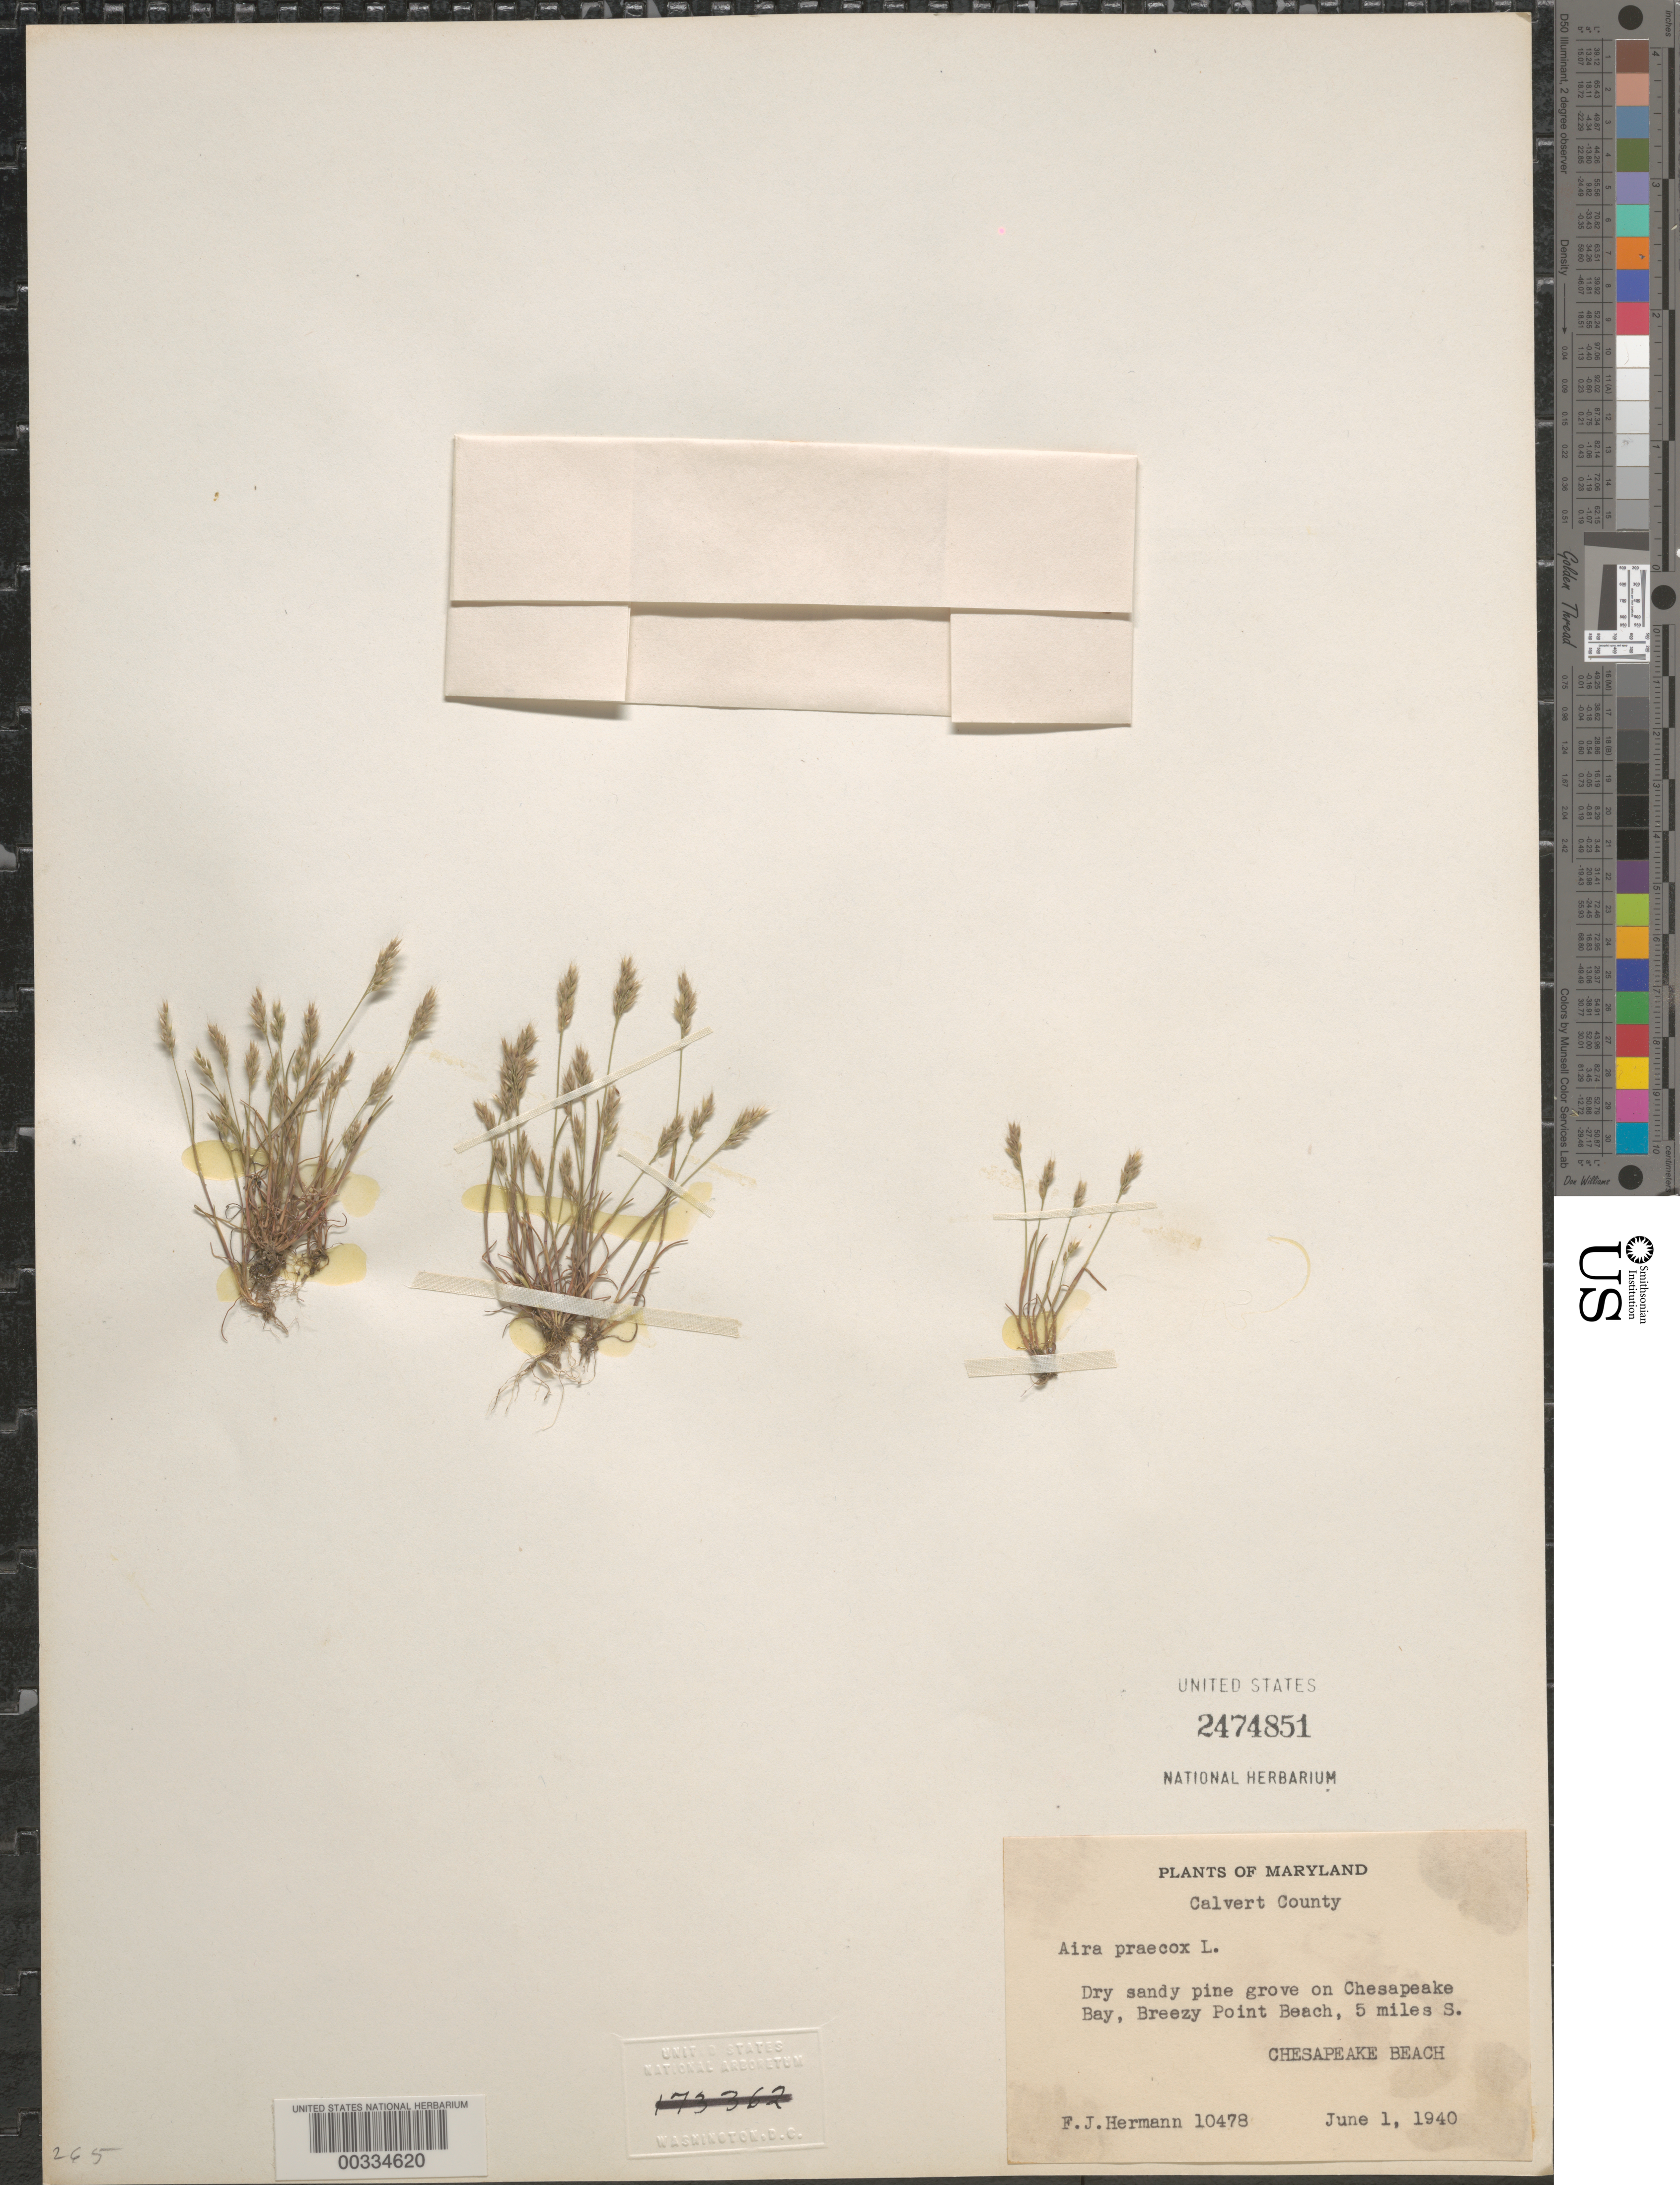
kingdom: Plantae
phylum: Tracheophyta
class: Liliopsida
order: Poales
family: Poaceae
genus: Aira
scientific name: Aira praecox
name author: L.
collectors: F. J. Hermann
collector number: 10478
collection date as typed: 01 Jun 1940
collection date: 1940-06-01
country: United States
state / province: Maryland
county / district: Calvert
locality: Chesapeake Bay, Breezy Point Beach, 5 miles S.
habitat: Dry sandy pine grove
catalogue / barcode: US 2474851